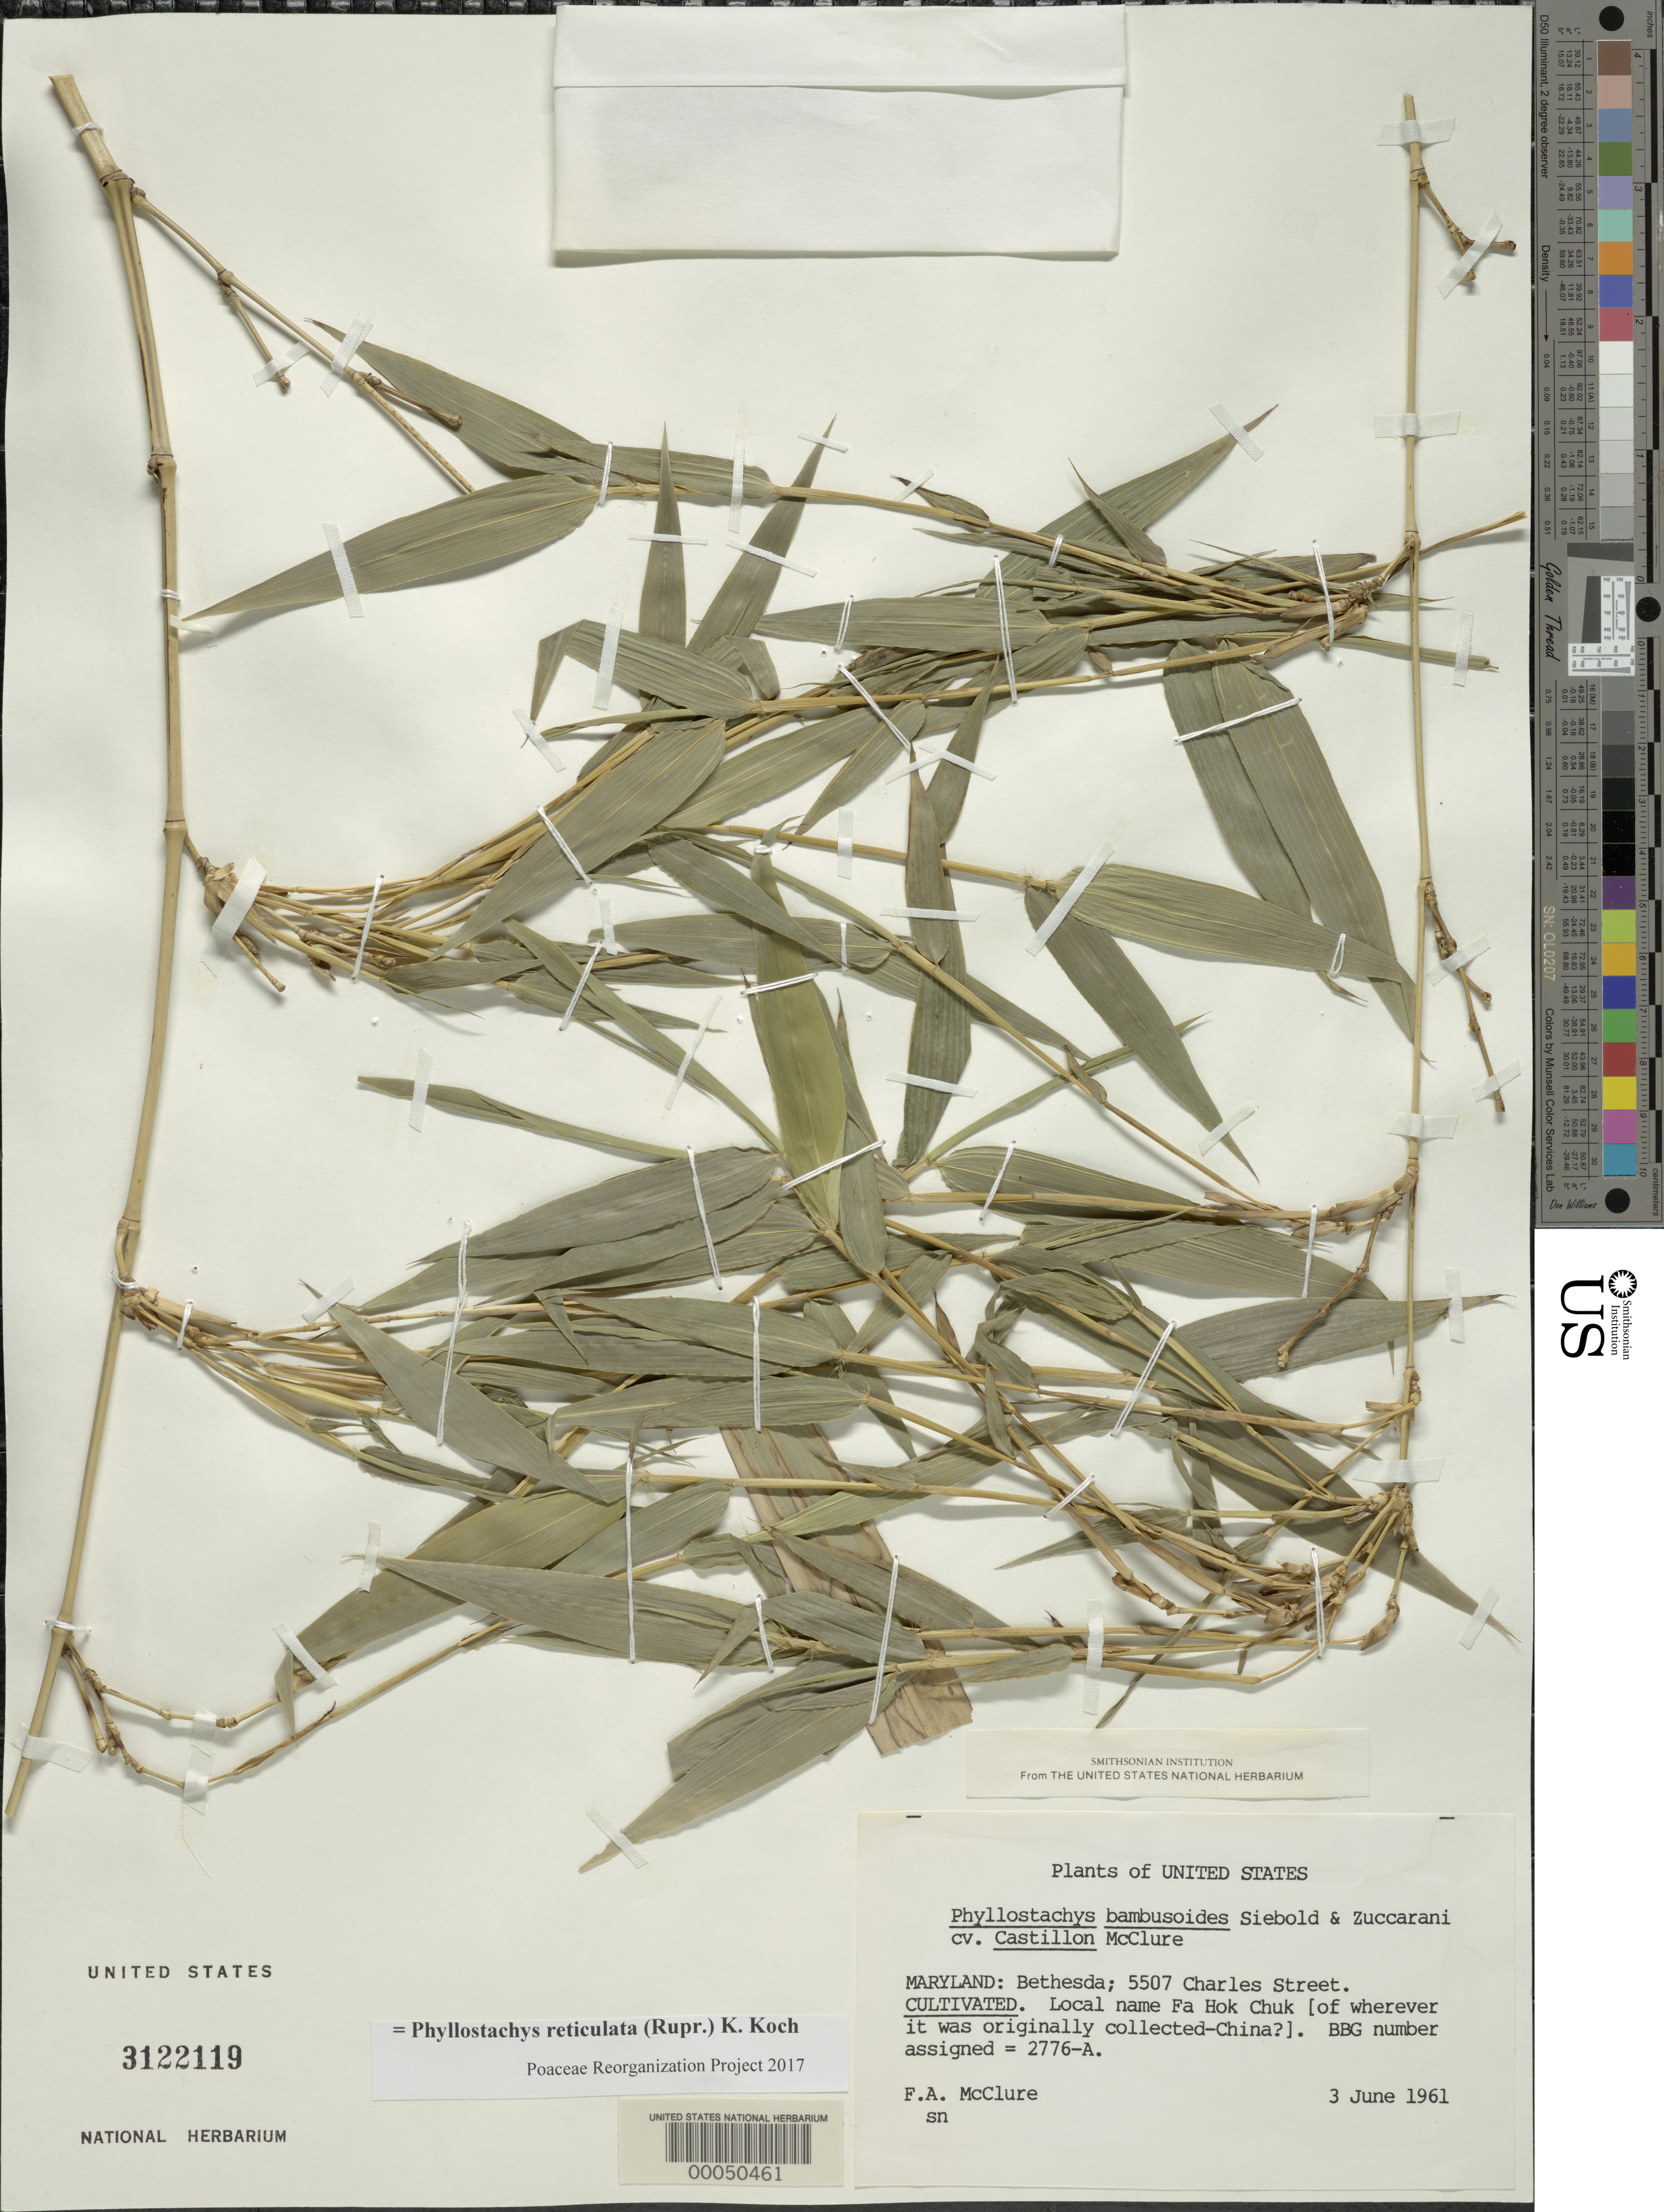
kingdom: Plantae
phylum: Tracheophyta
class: Liliopsida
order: Poales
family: Poaceae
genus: Phyllostachys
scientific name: Phyllostachys reticulata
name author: (Rupr.) K. Koch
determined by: Poaceae Reorganization Project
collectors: F. A. McClure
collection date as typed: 03 Jun 1961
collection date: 1961-06-03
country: United States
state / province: Maryland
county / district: Montgomery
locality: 5507 Charles Street, Bethesda (McClure's garden)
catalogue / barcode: US 3122119